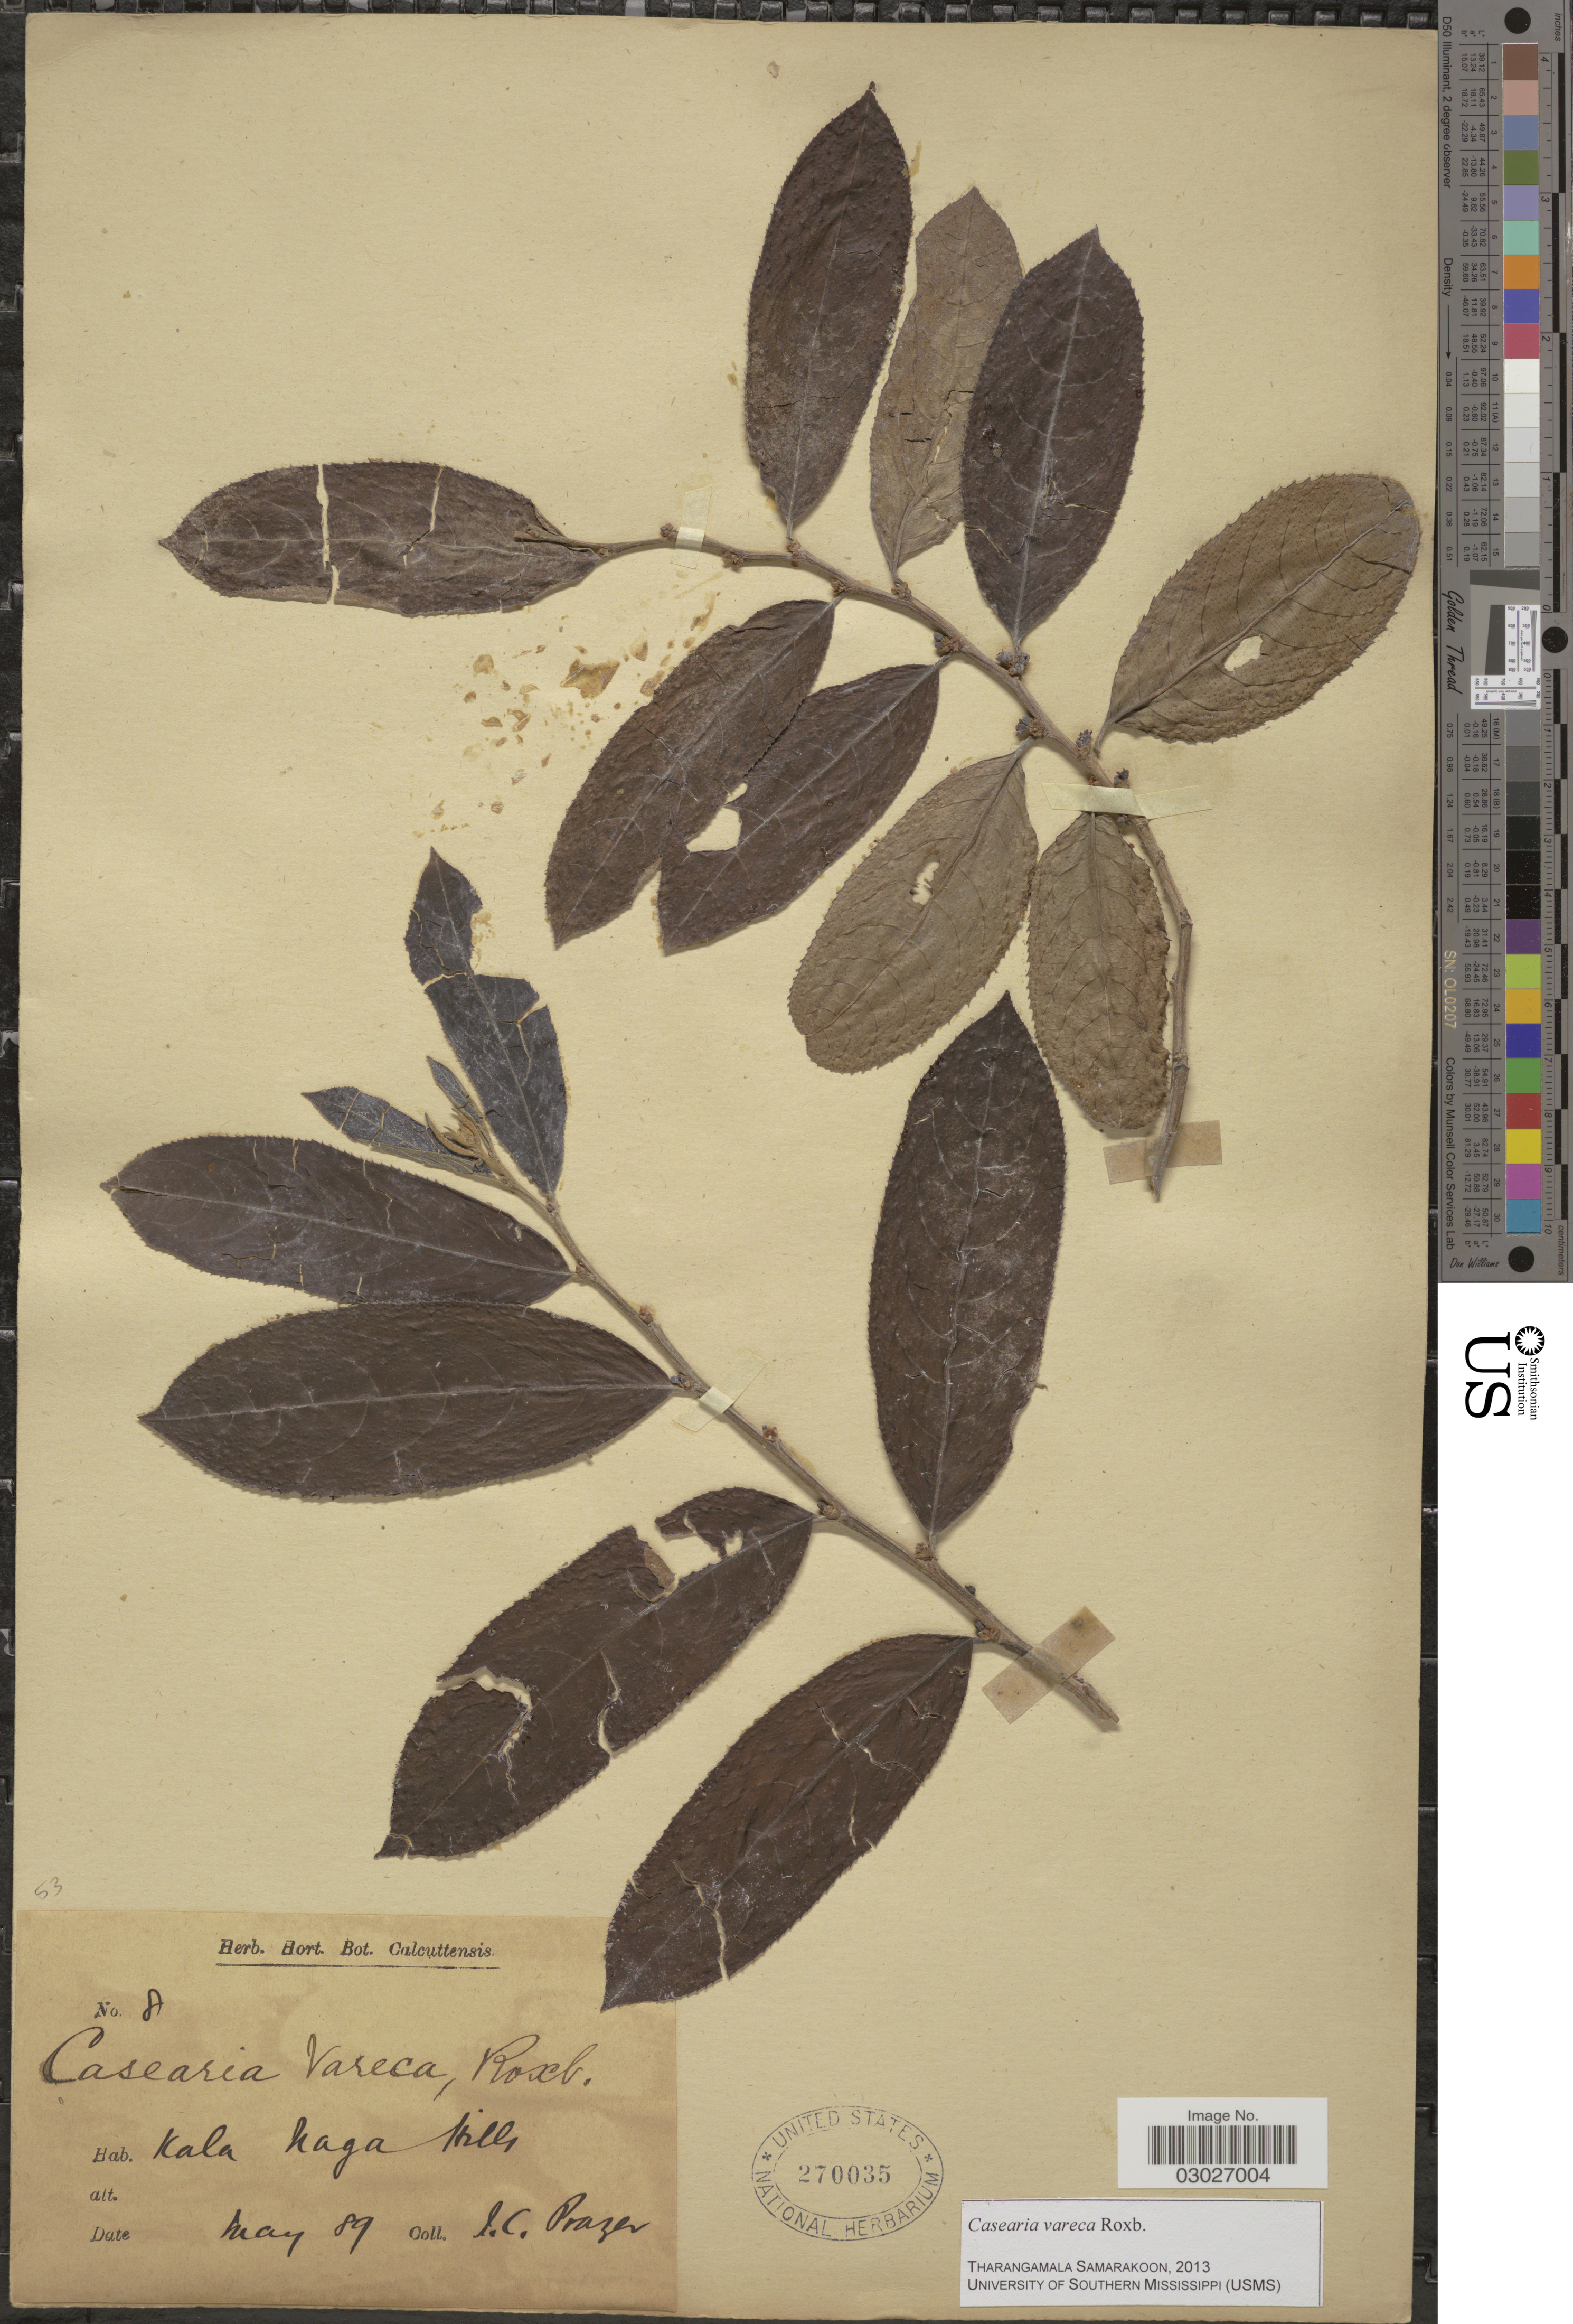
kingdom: Plantae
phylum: Tracheophyta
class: Magnoliopsida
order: Malpighiales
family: Salicaceae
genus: Casearia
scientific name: Casearia vareca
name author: Roxb.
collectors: J. Prazer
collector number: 8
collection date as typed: Transcribed d/m/y: /5/89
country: India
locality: Kala Naga Hills.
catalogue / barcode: US 270035